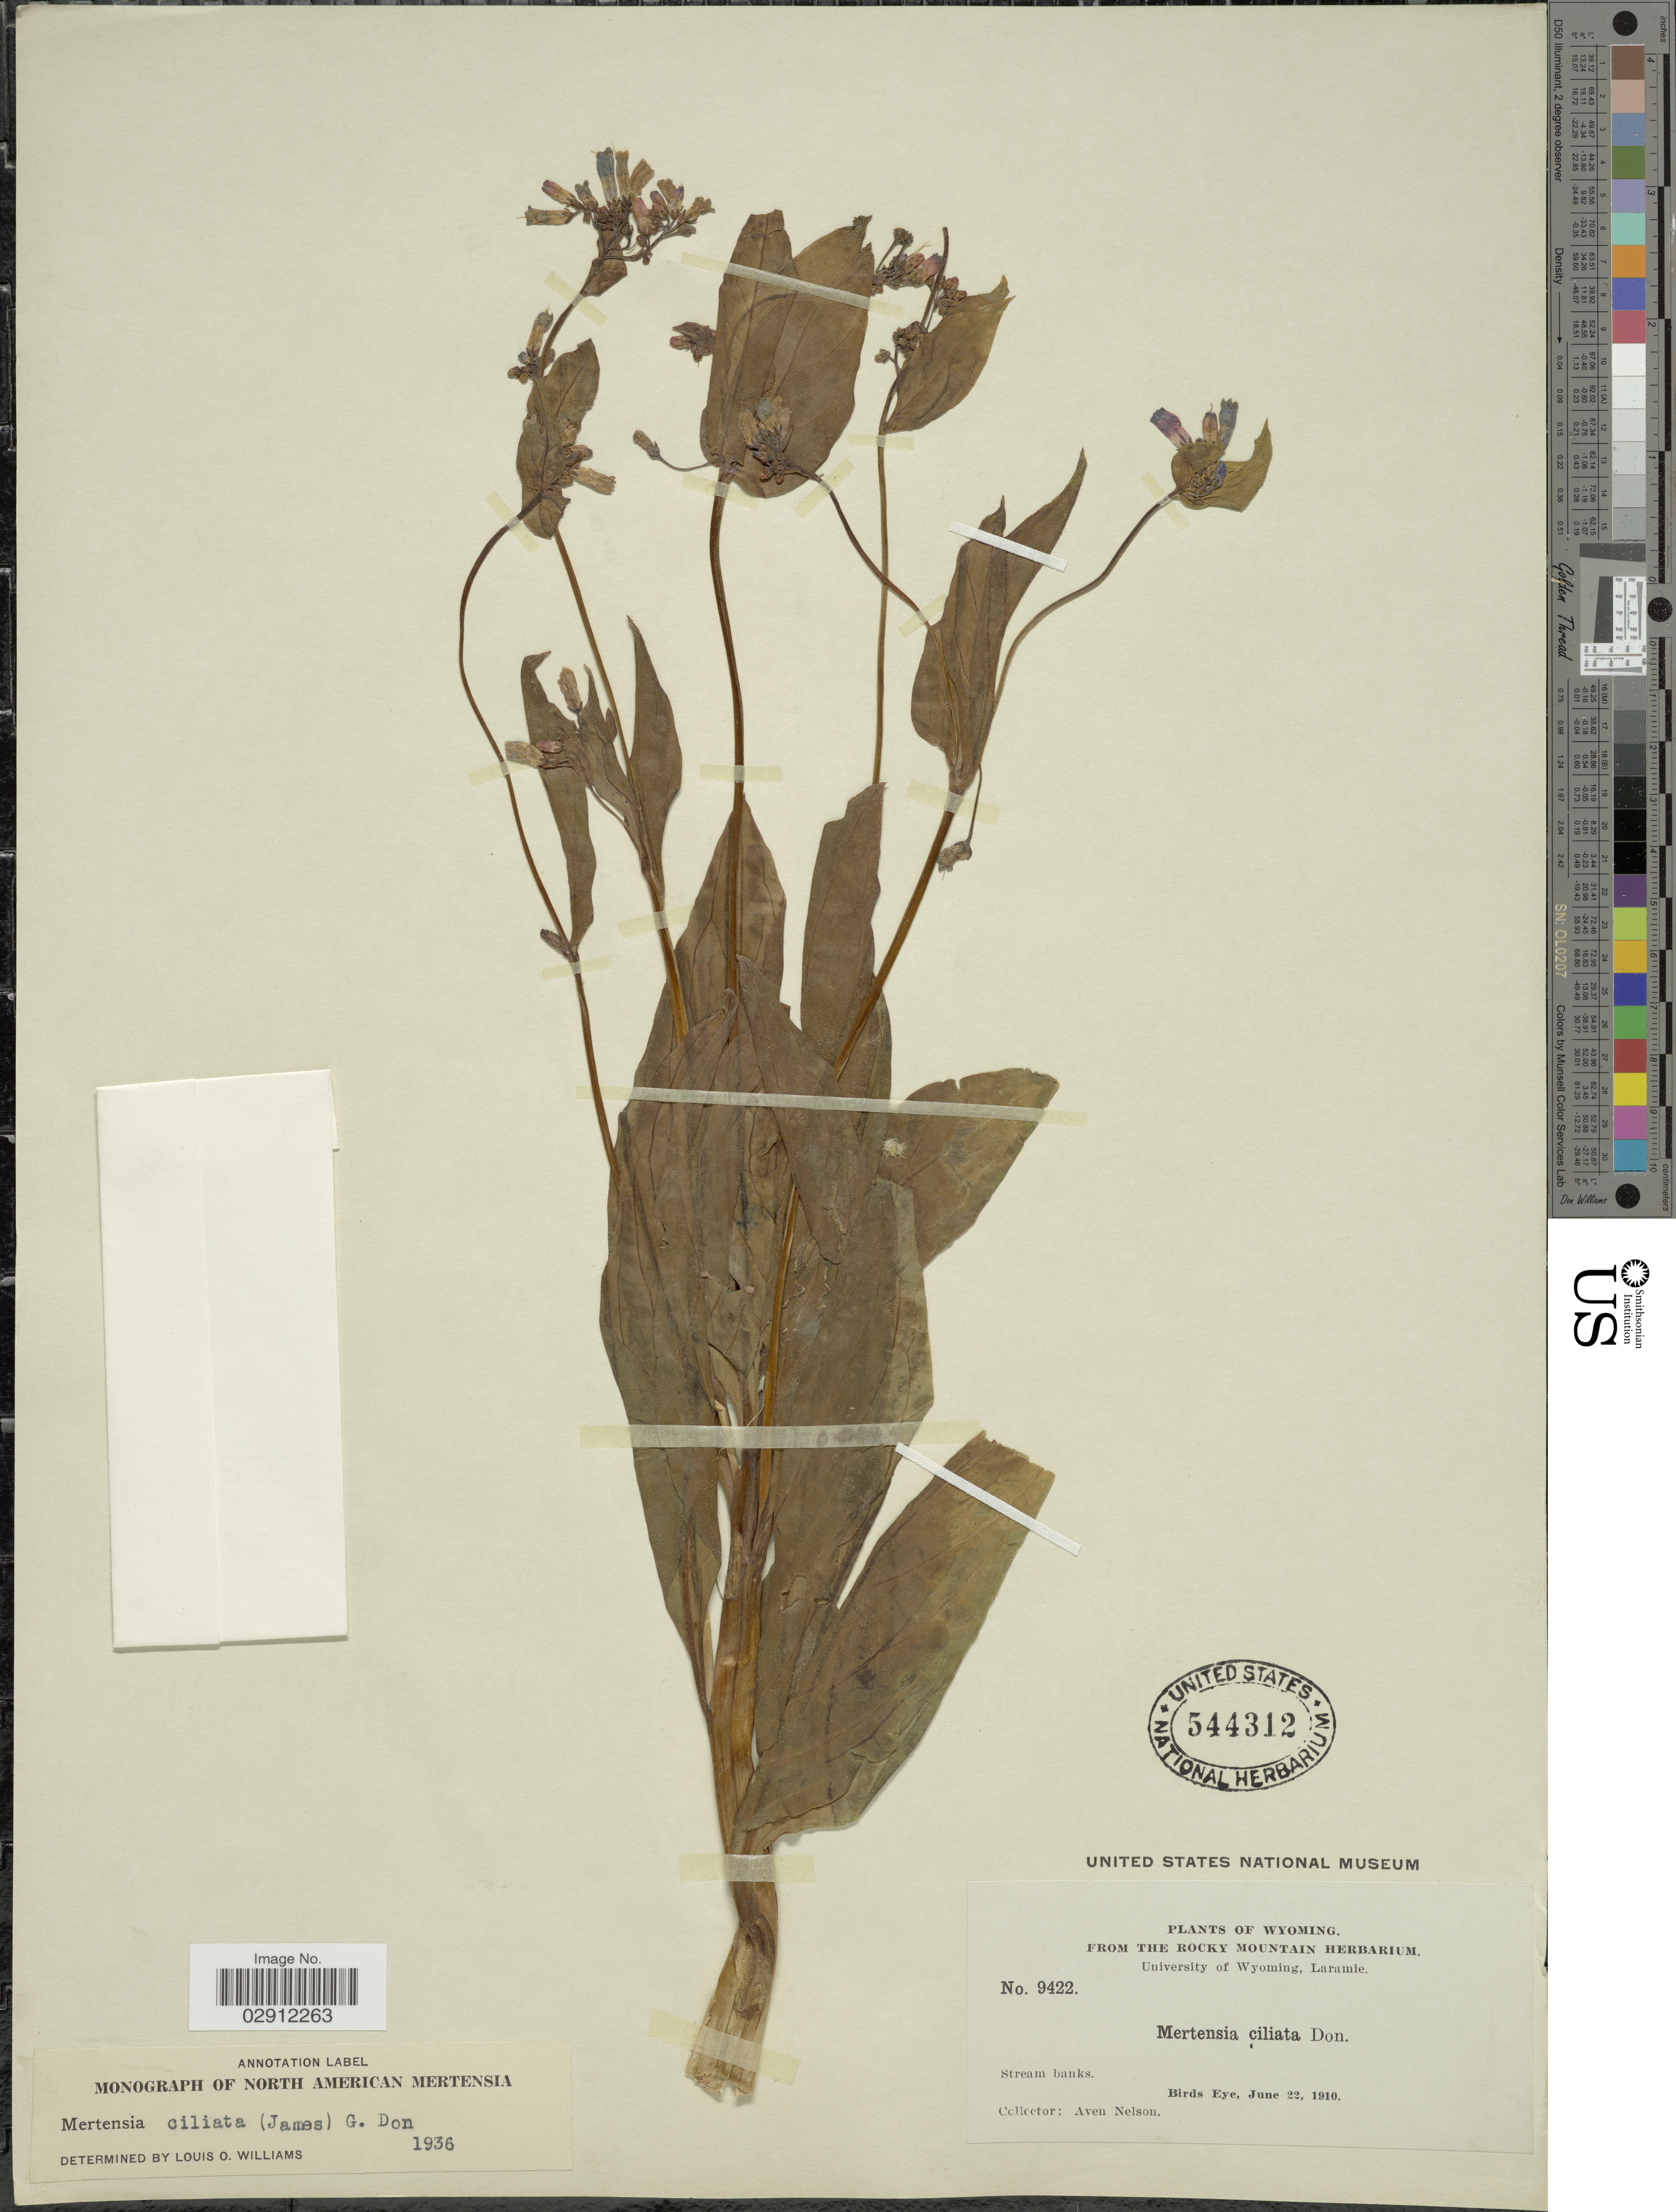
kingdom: Plantae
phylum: Tracheophyta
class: Magnoliopsida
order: Boraginales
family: Boraginaceae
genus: Mertensia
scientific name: Mertensia ciliata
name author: (James) G. Don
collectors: A. Nelson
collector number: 9422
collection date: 1910-06-22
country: United States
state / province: Wyoming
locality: Stream banks. Birds Eye.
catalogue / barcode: US 544312